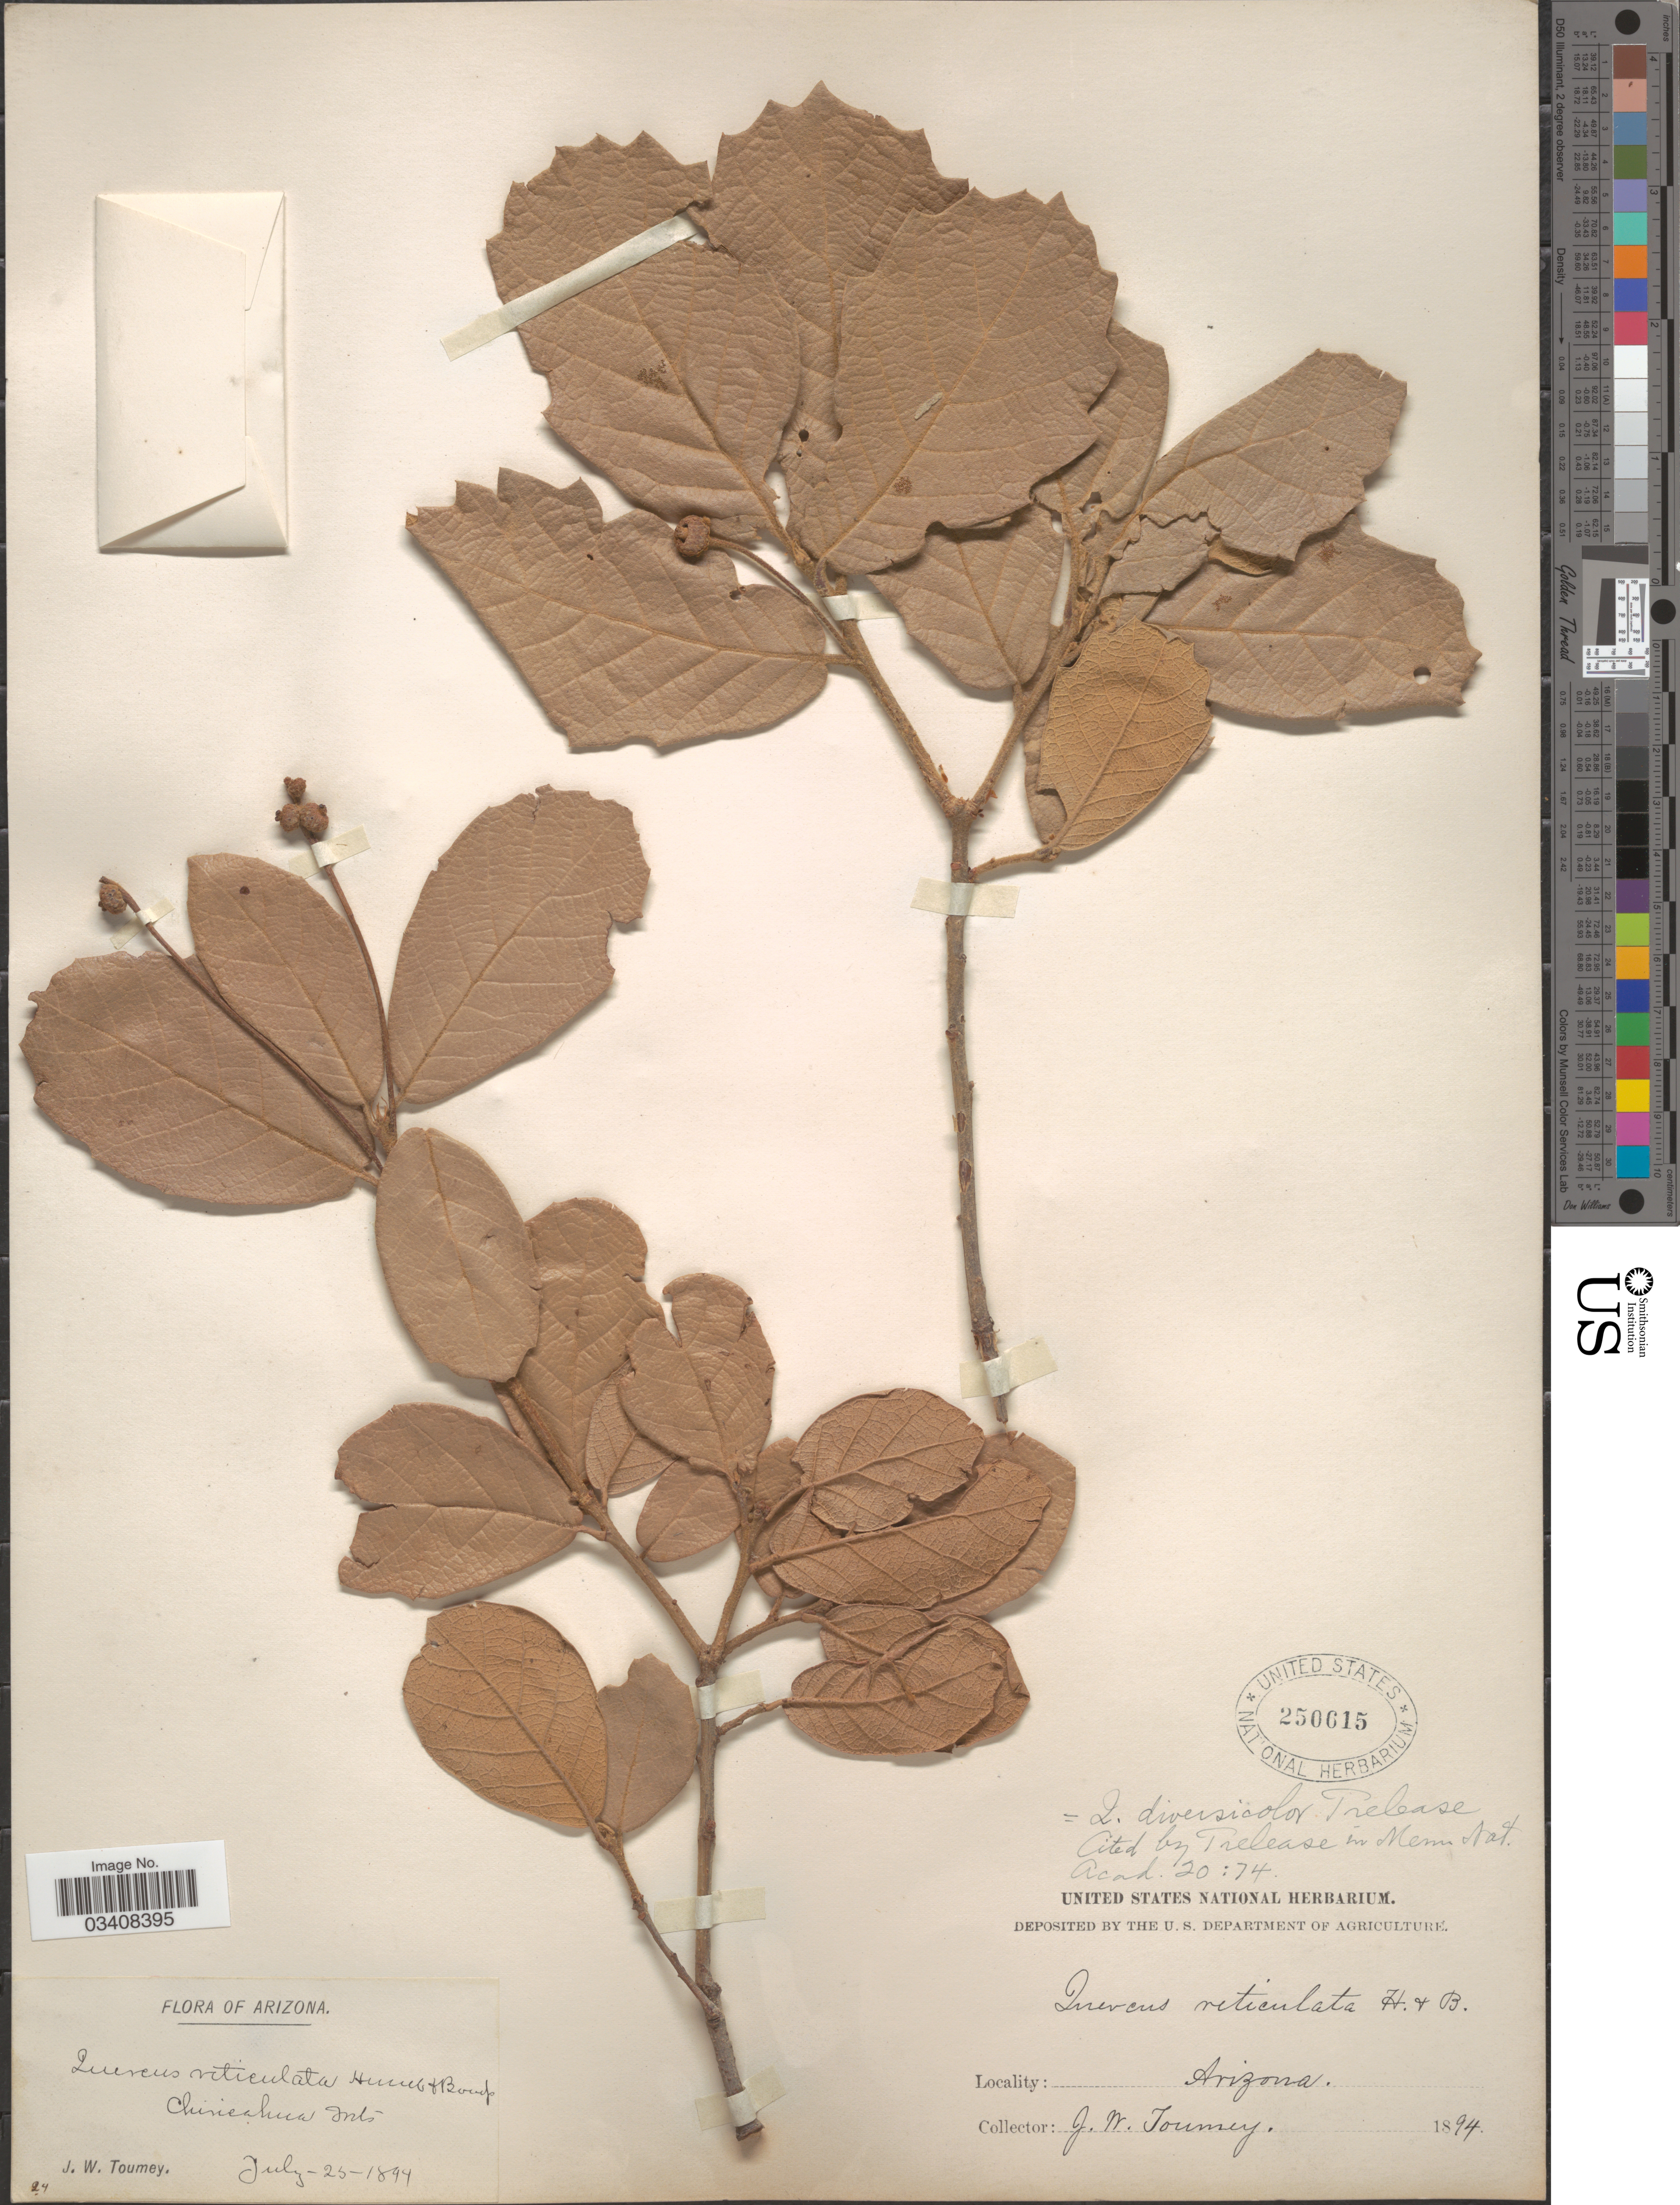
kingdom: Plantae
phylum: Tracheophyta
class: Magnoliopsida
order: Fagales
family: Fagaceae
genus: Quercus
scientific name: Quercus rugosa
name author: Née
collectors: J. W. Toumey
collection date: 1894-07-25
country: United States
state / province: Arizona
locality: Chiricahua Mts.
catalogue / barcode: US 250615